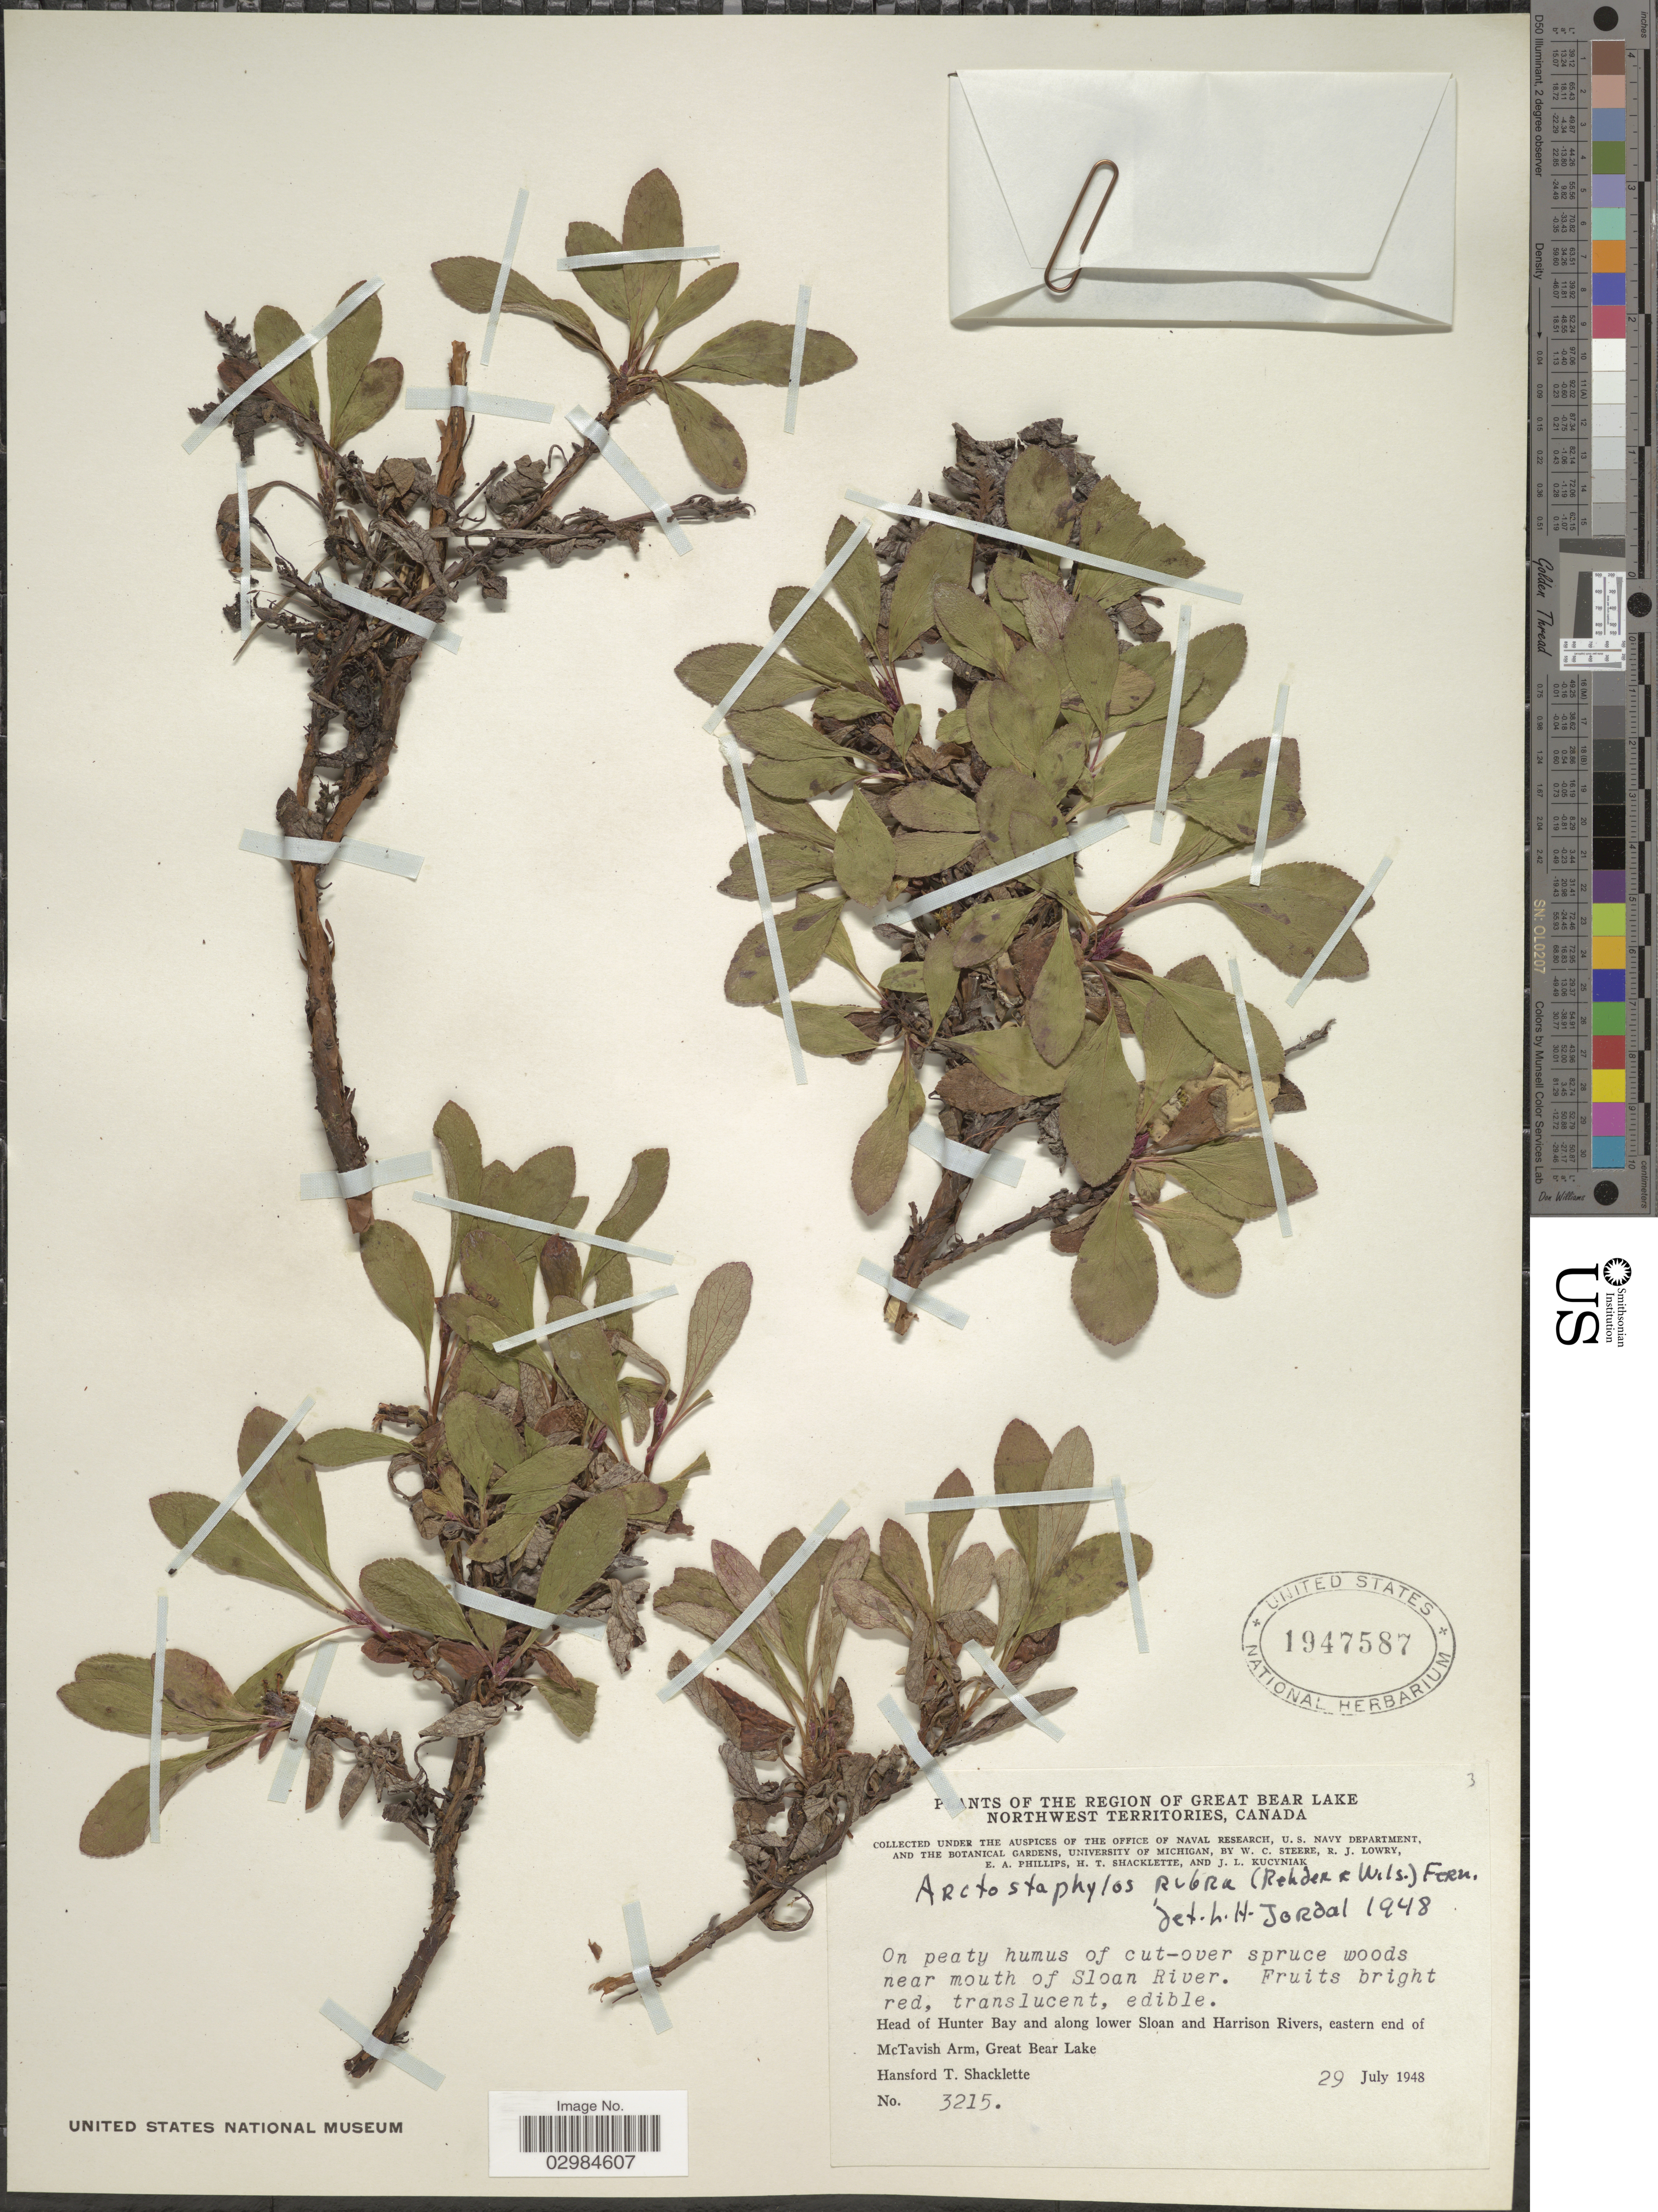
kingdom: Plantae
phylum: Tracheophyta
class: Magnoliopsida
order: Ericales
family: Ericaceae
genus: Arctostaphylos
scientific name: Arctostaphylos rubra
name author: (Rehder & E.H. Wilson) Fernald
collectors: H. Shacklette, W. C. Steere, R. Lowry, E. Phillips & et al.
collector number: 3215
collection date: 1948-07-29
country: Canada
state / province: Northwest Territories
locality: The Region of Great Bear Lake Northwest Territories. Near mouth of Sloan River. Head of Hunter Bay and along lower Sloan and Harrison Rivers, eastern end of McTavish Arm, Great Bear Lake.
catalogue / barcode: US 1947587